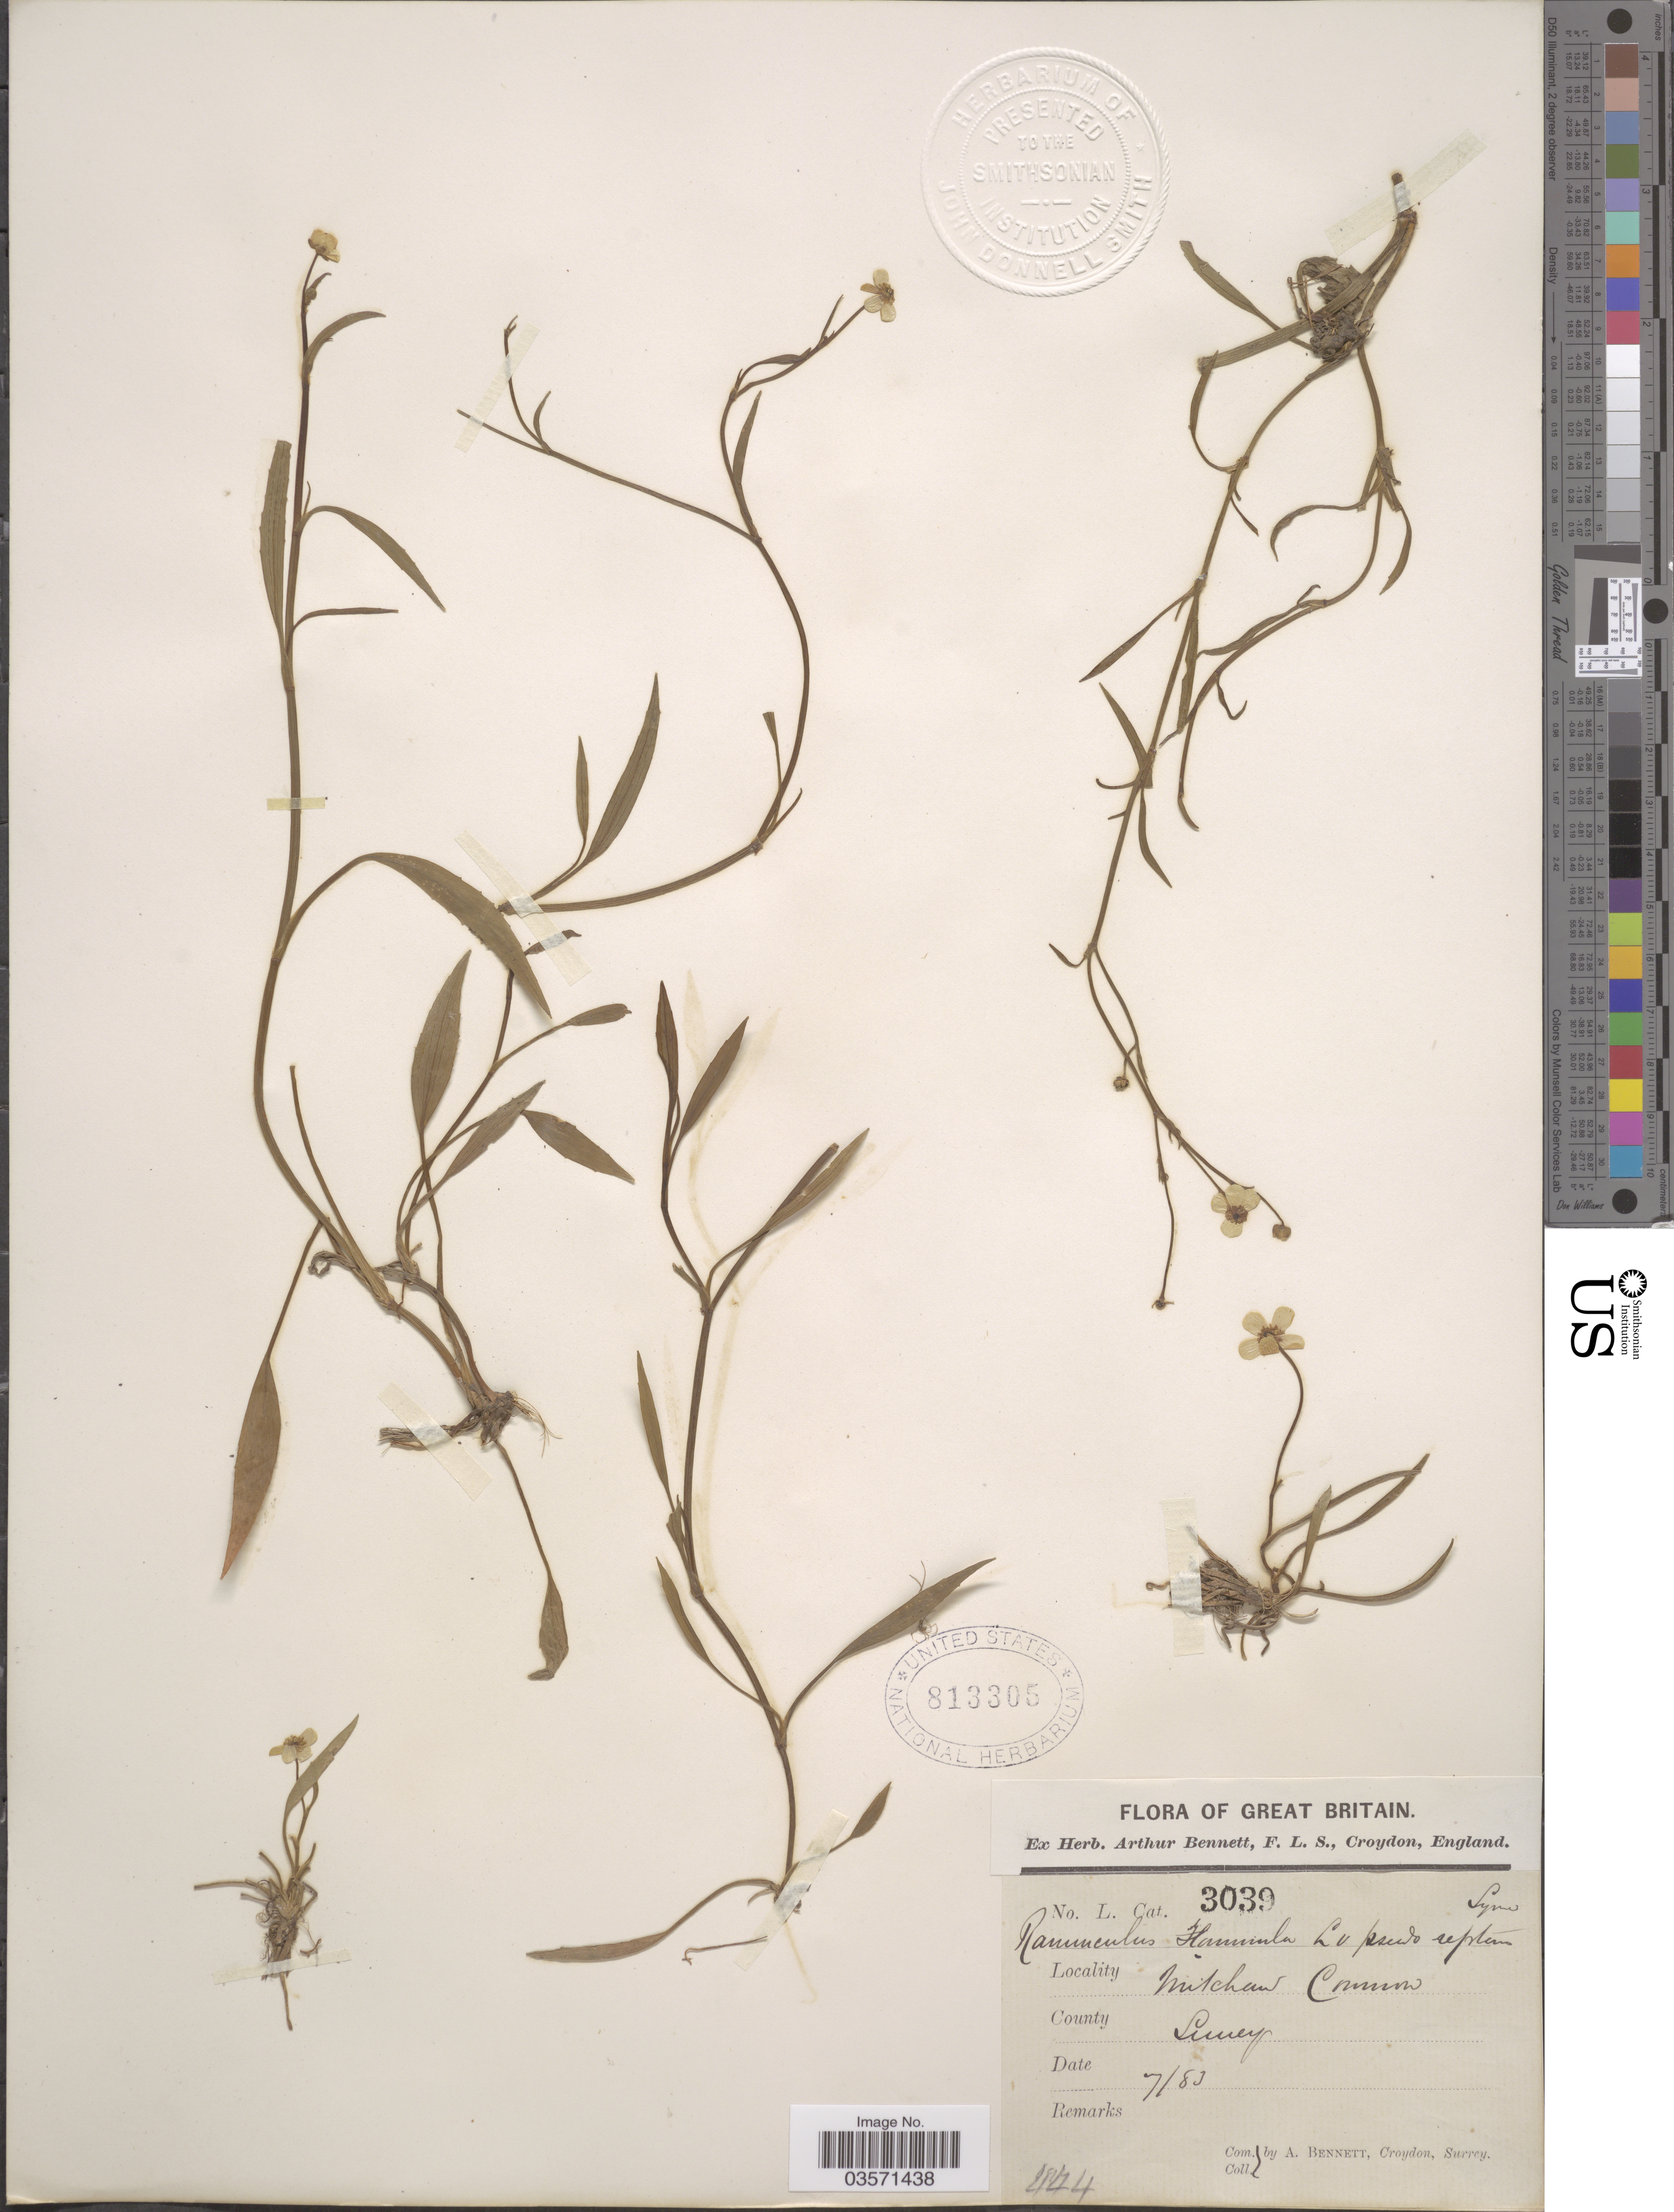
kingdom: Plantae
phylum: Tracheophyta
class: Magnoliopsida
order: Ranunculales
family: Ranunculaceae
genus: Ranunculus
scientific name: Ranunculus flammula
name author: L.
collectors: A. Bennett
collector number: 444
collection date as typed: Transcribed d/m/y: /7/83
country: United Kingdom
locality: Great Britain. Mitchaw Common. County Surrey.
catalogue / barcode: US 813305